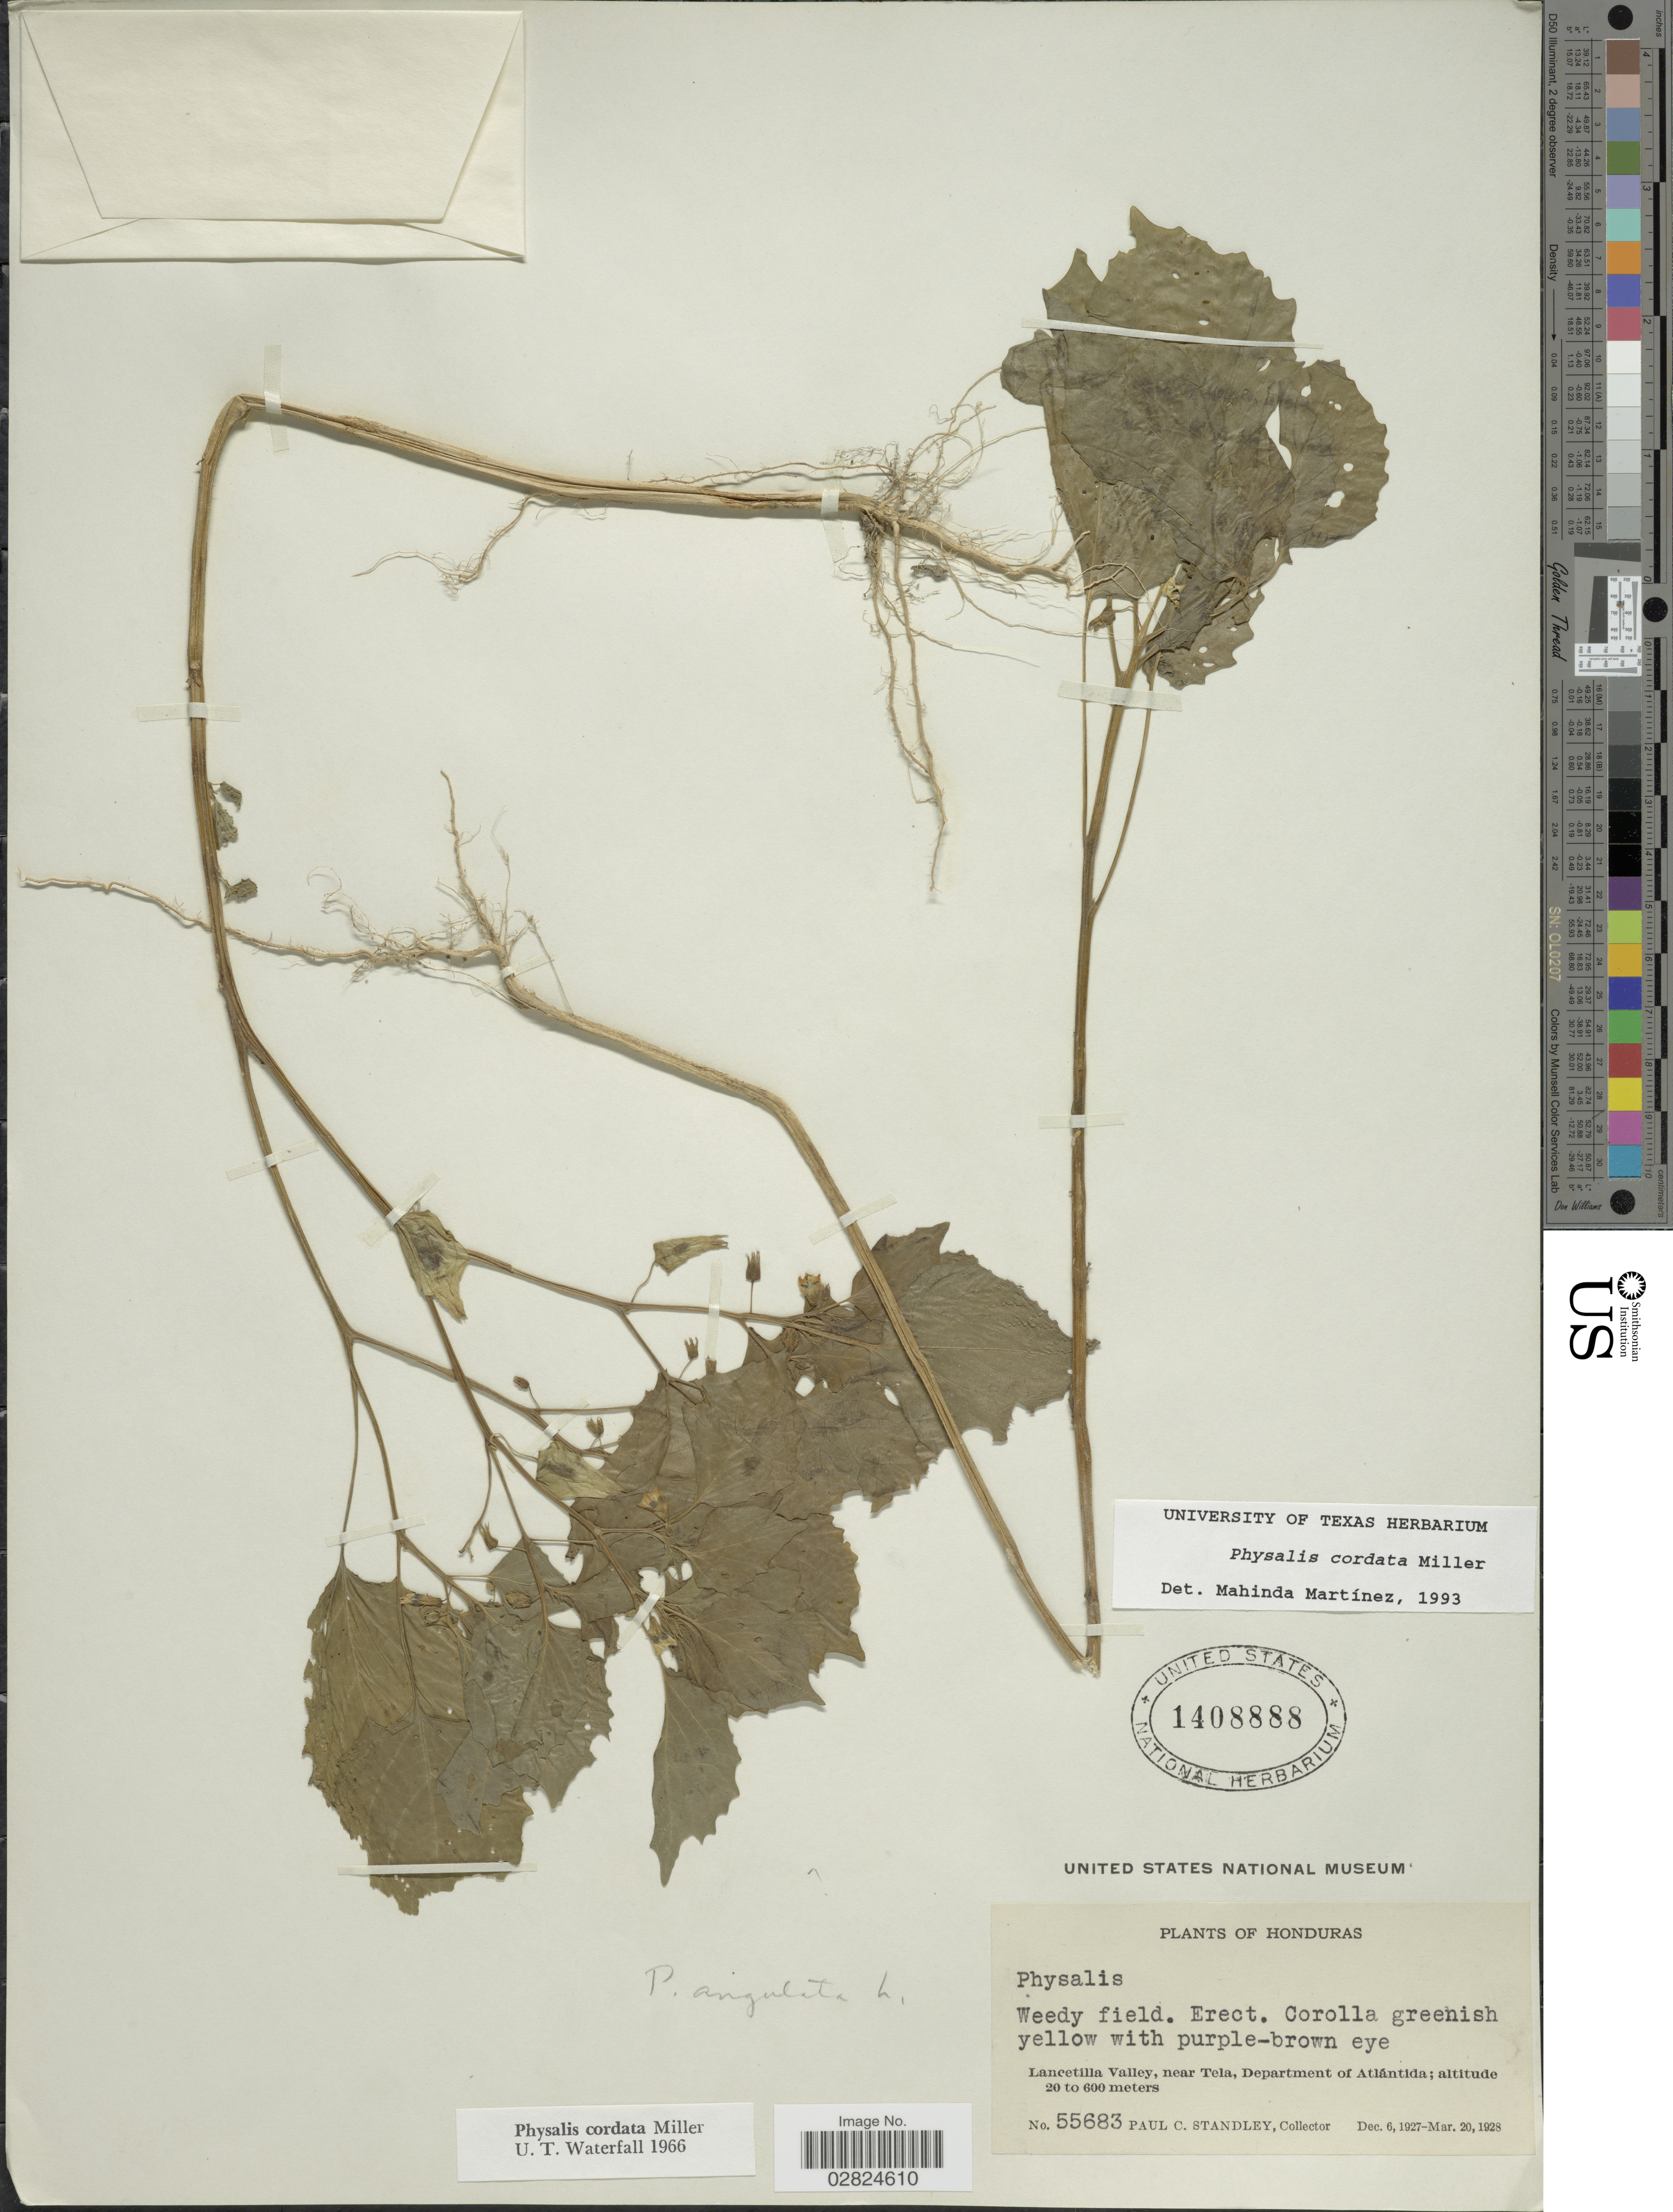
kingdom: Plantae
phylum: Tracheophyta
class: Magnoliopsida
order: Solanales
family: Solanaceae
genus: Physalis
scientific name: Physalis cordata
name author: Mill.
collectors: P. C. Standley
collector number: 55683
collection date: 1927-12-06/1928-03-20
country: Honduras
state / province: Atlántida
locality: Lancetilla Valley, near Tela, Department of Atlántida.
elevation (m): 20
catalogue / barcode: US 1408888